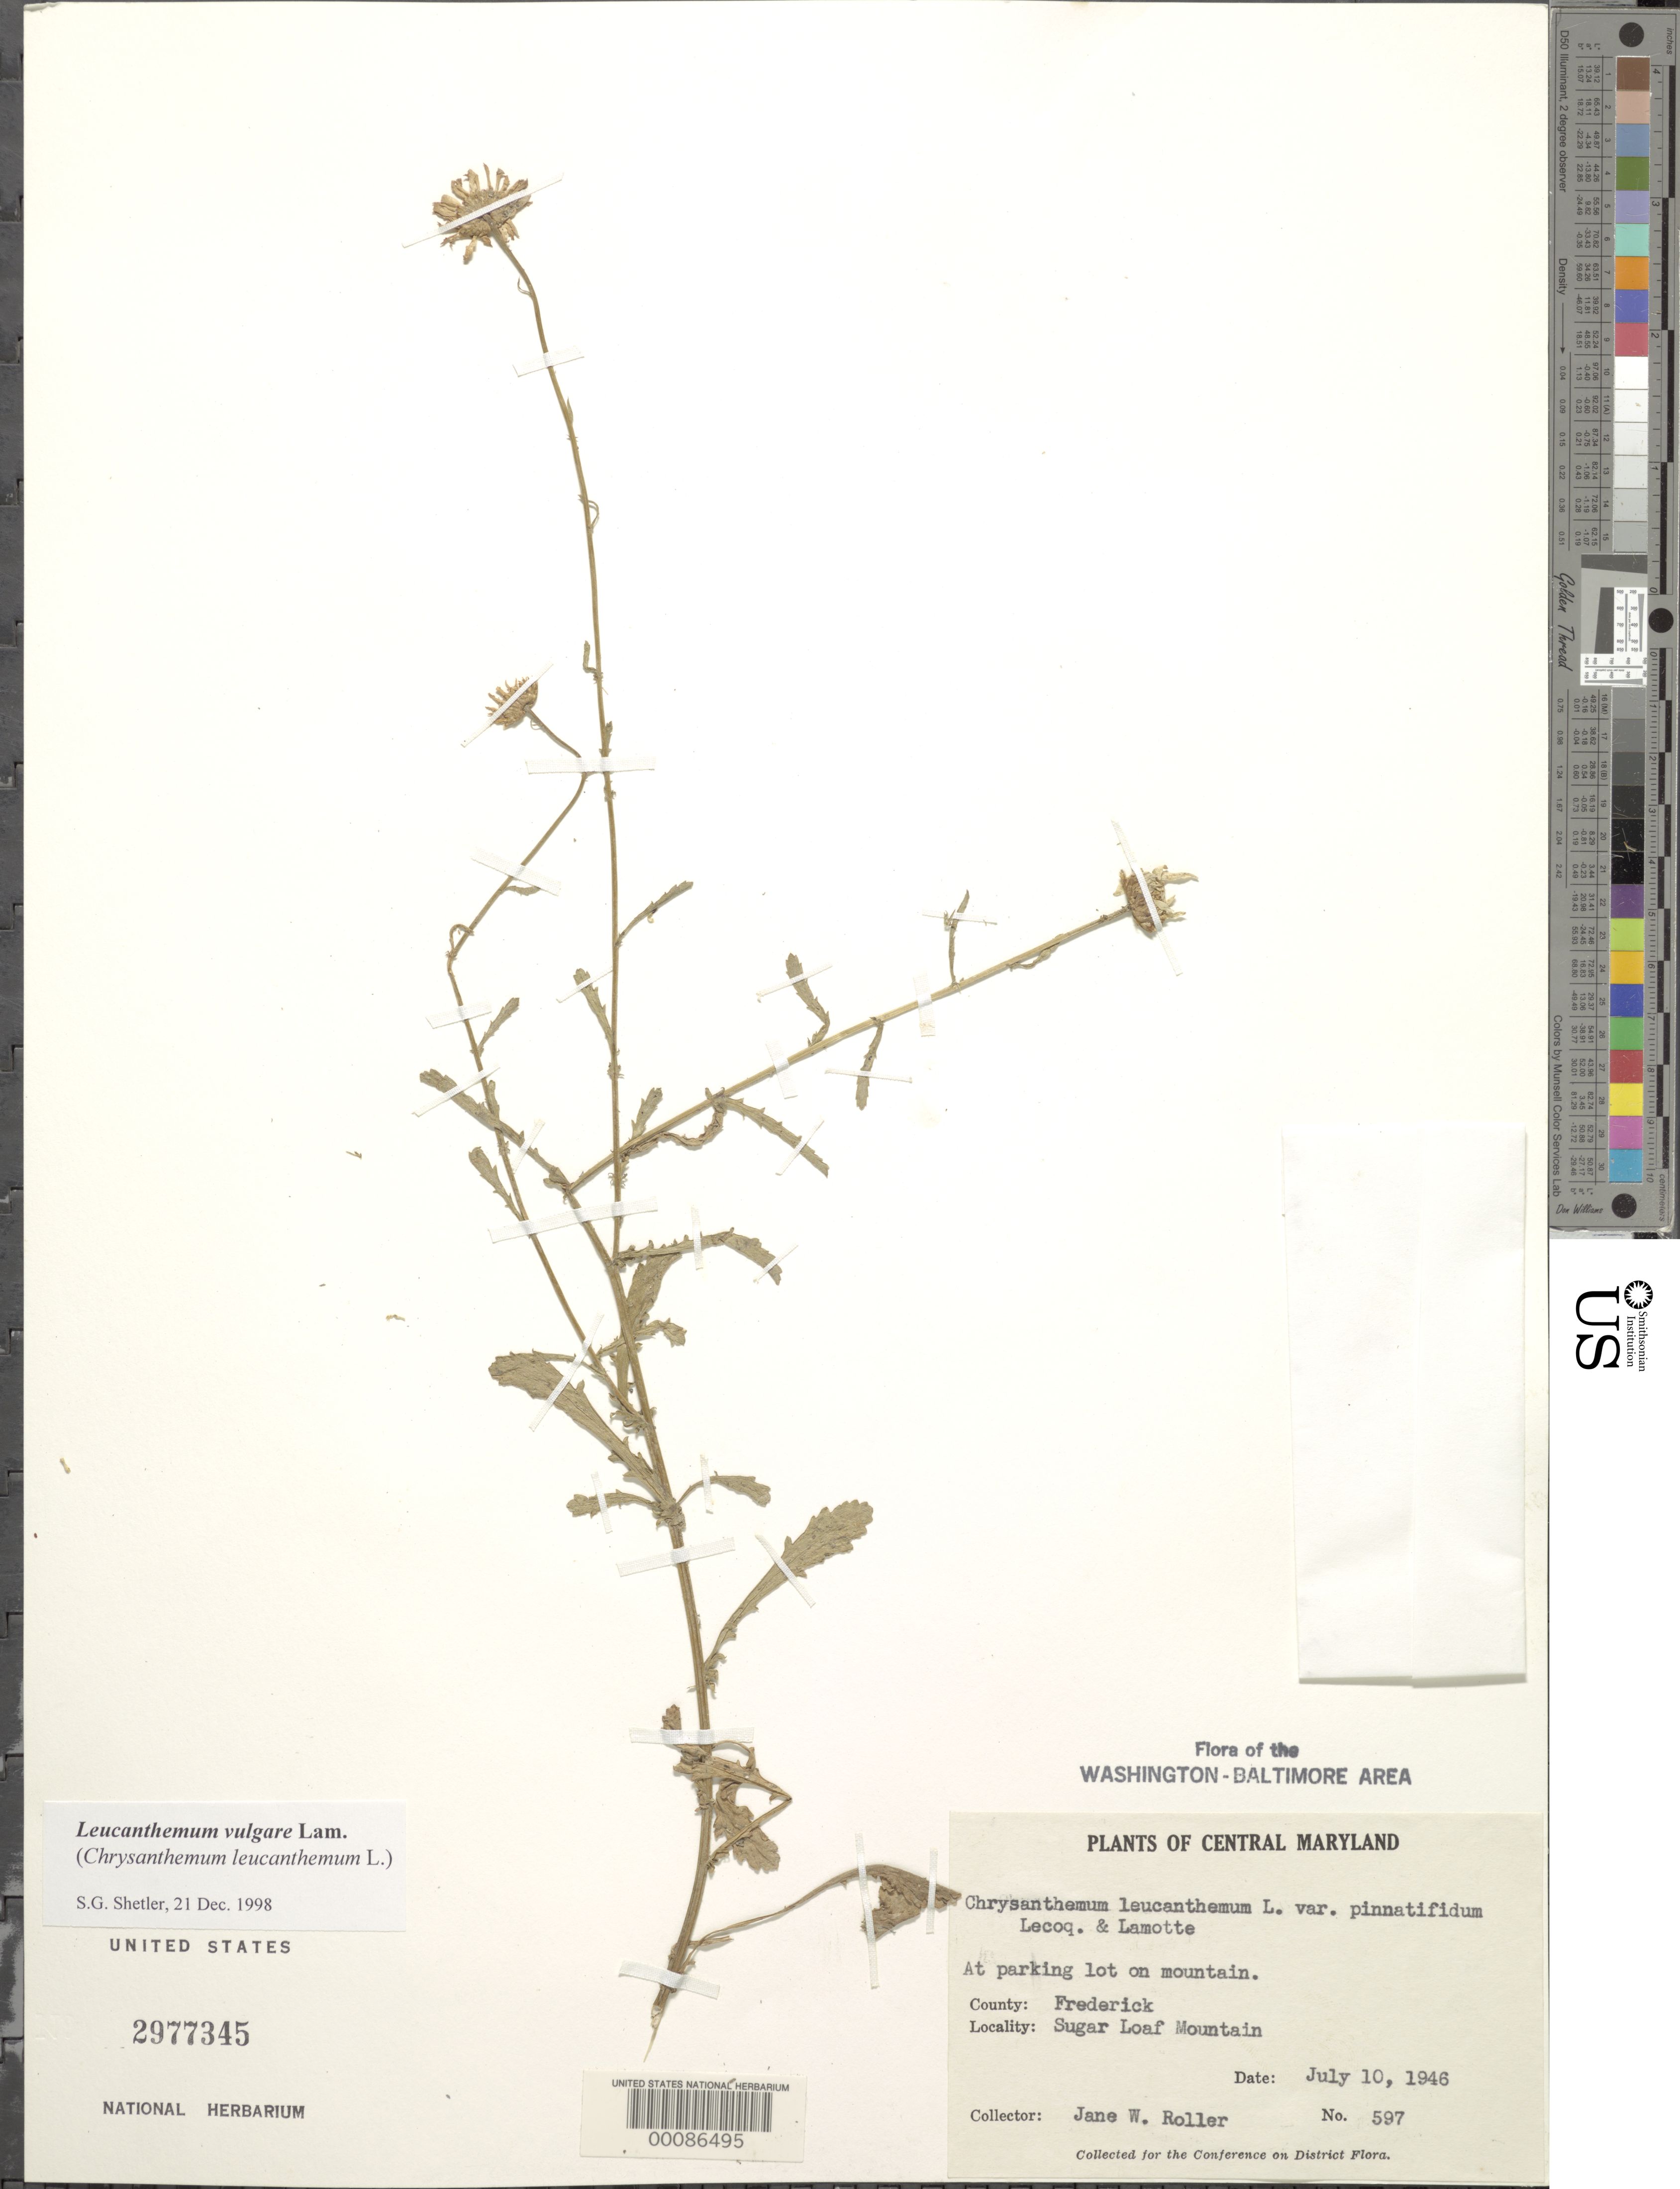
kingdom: Plantae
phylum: Tracheophyta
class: Magnoliopsida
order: Asterales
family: Asteraceae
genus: Leucanthemum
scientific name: Leucanthemum vulgare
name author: Lam.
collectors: J. W. Roller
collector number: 597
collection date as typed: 10 Jul 1946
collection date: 1946-07-10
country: United States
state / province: Maryland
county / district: Frederick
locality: Sugar Loaf Mountain parking Lot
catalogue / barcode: US 2977345